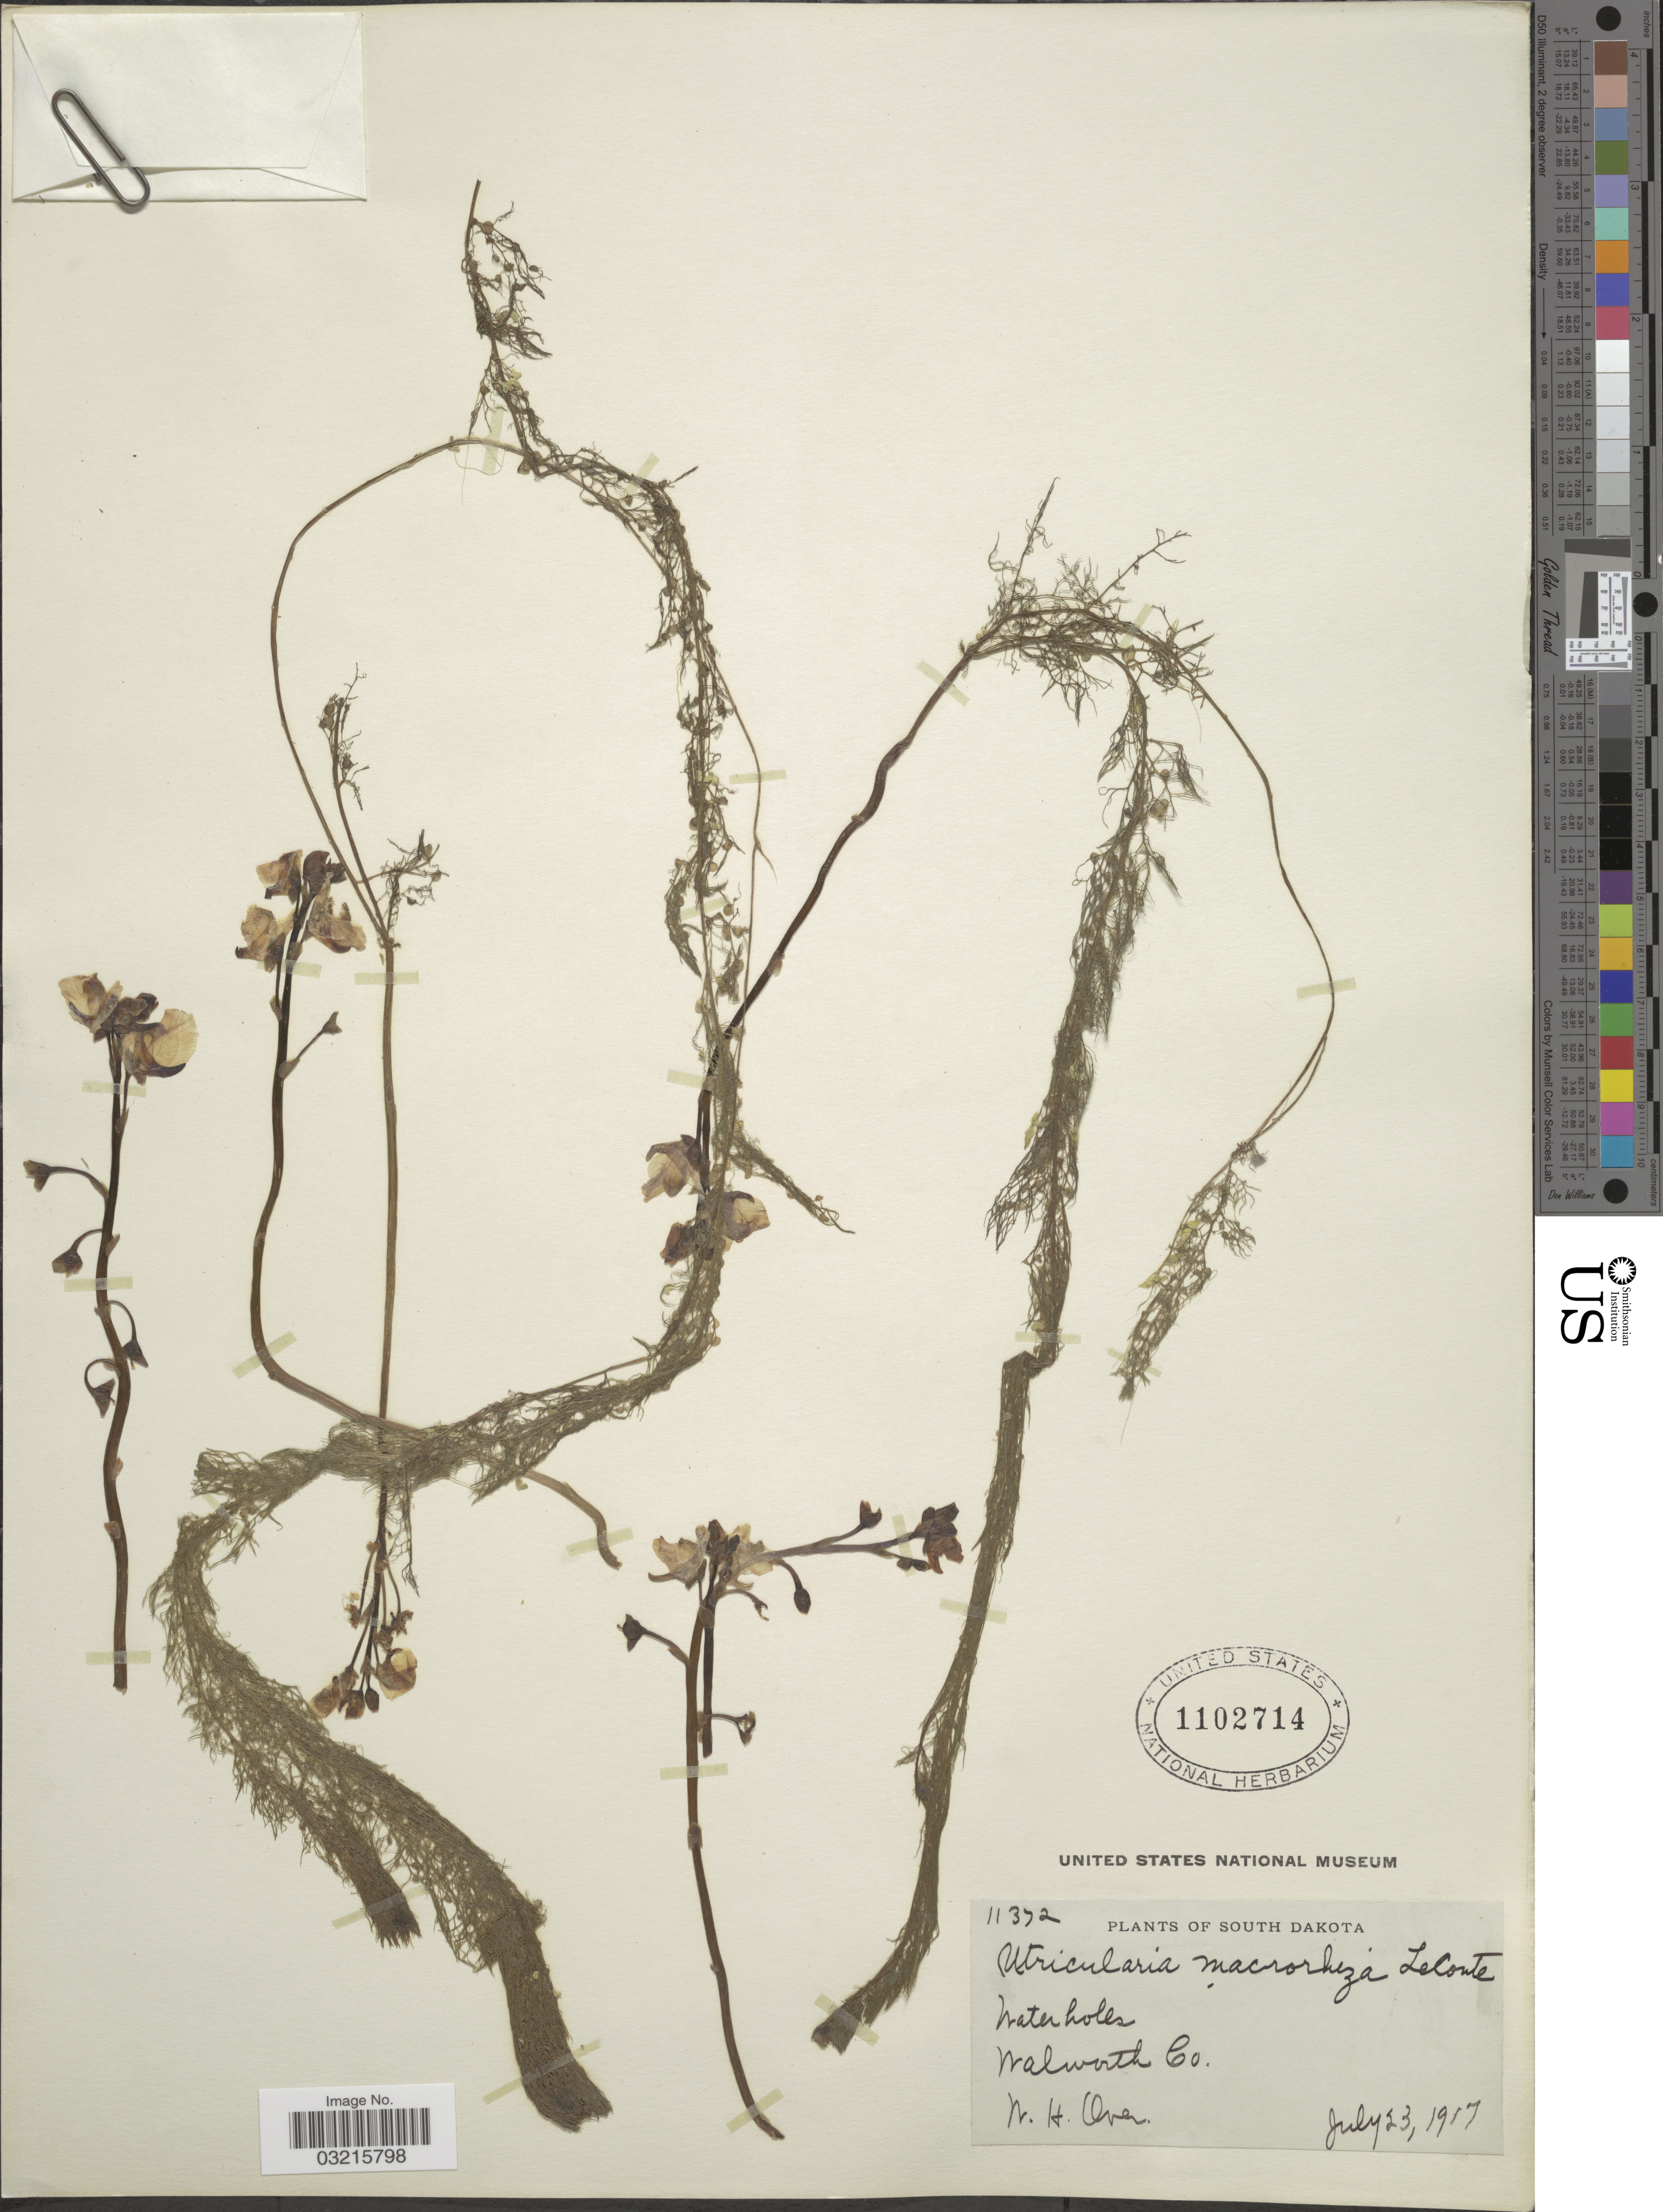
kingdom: Plantae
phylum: Tracheophyta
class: Magnoliopsida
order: Lamiales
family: Lentibulariaceae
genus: Utricularia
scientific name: Utricularia vulgaris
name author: L.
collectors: W. Over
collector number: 11372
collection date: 1917-07-23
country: United States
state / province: South Dakota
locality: Walworth Co.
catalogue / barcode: US 1102714